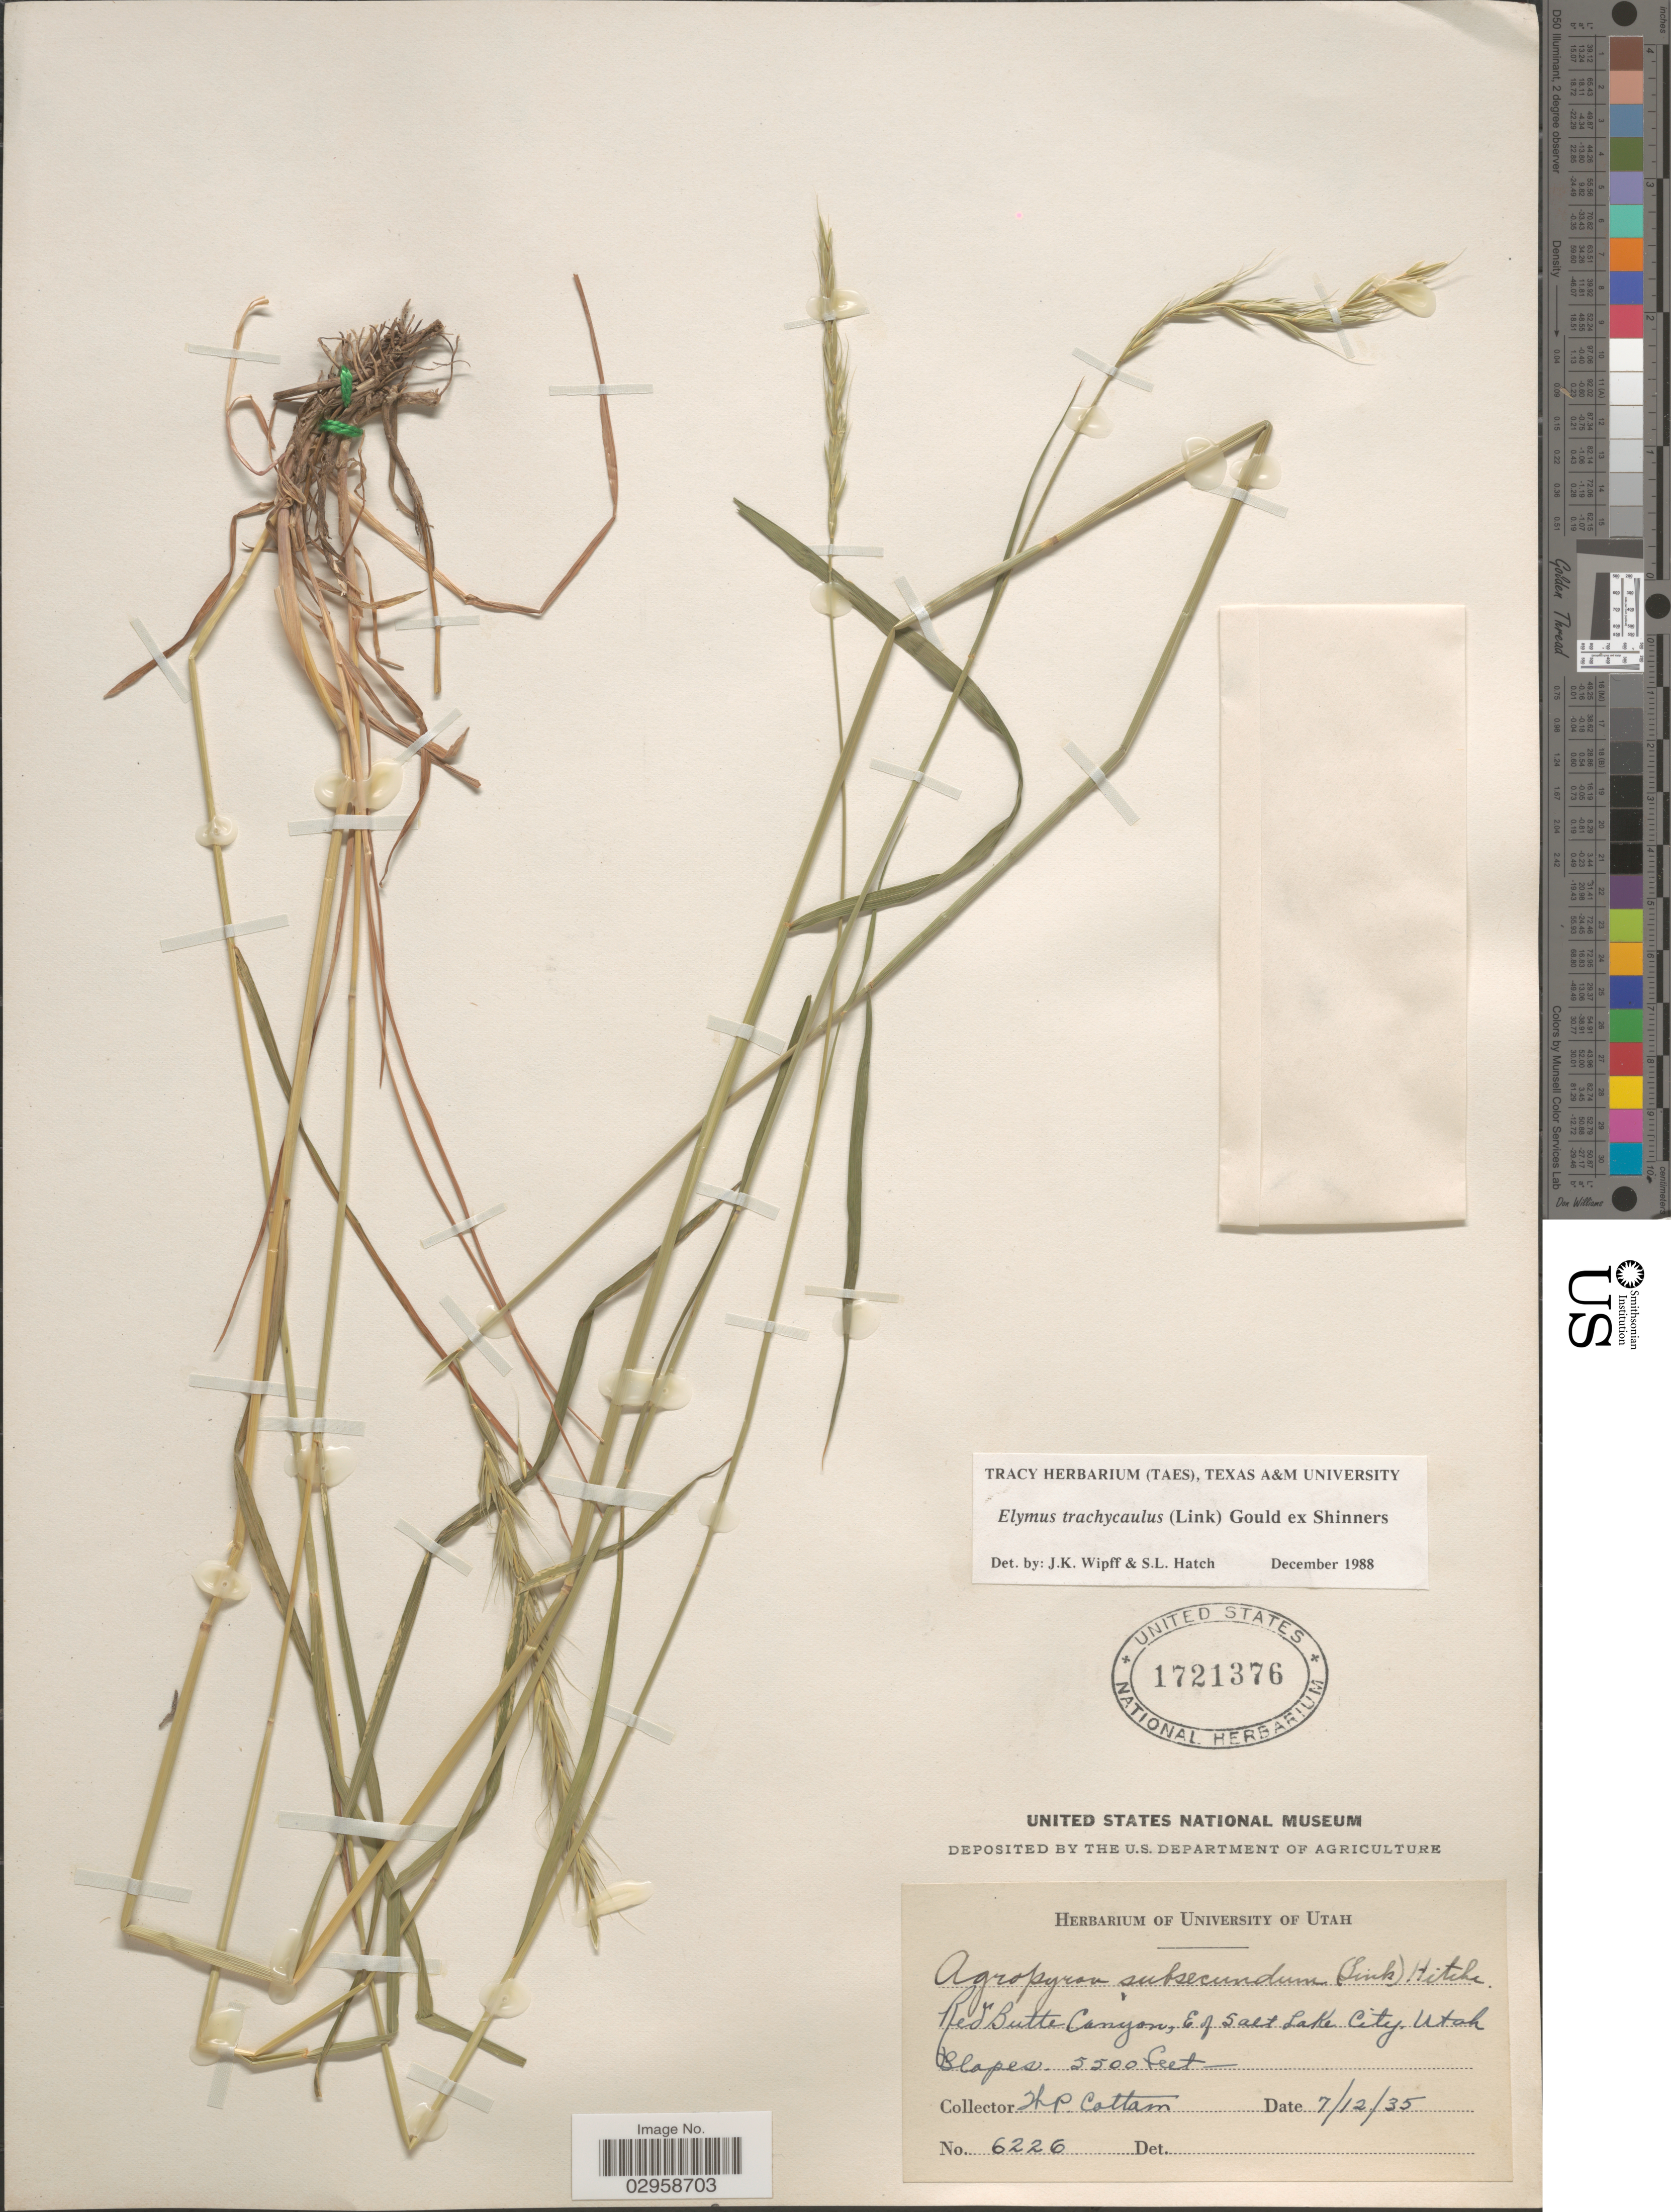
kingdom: Plantae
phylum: Tracheophyta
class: Liliopsida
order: Poales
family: Poaceae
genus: Elymus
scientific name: Elymus trachycaulus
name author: (Link) Gould ex Shinners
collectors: W. Cottam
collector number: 6226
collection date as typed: Transcribed d/m/y: 12/7/35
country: United States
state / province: Utah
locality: Red Butte Canyon, E of Salt Lake City.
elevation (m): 1676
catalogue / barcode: US 1721376